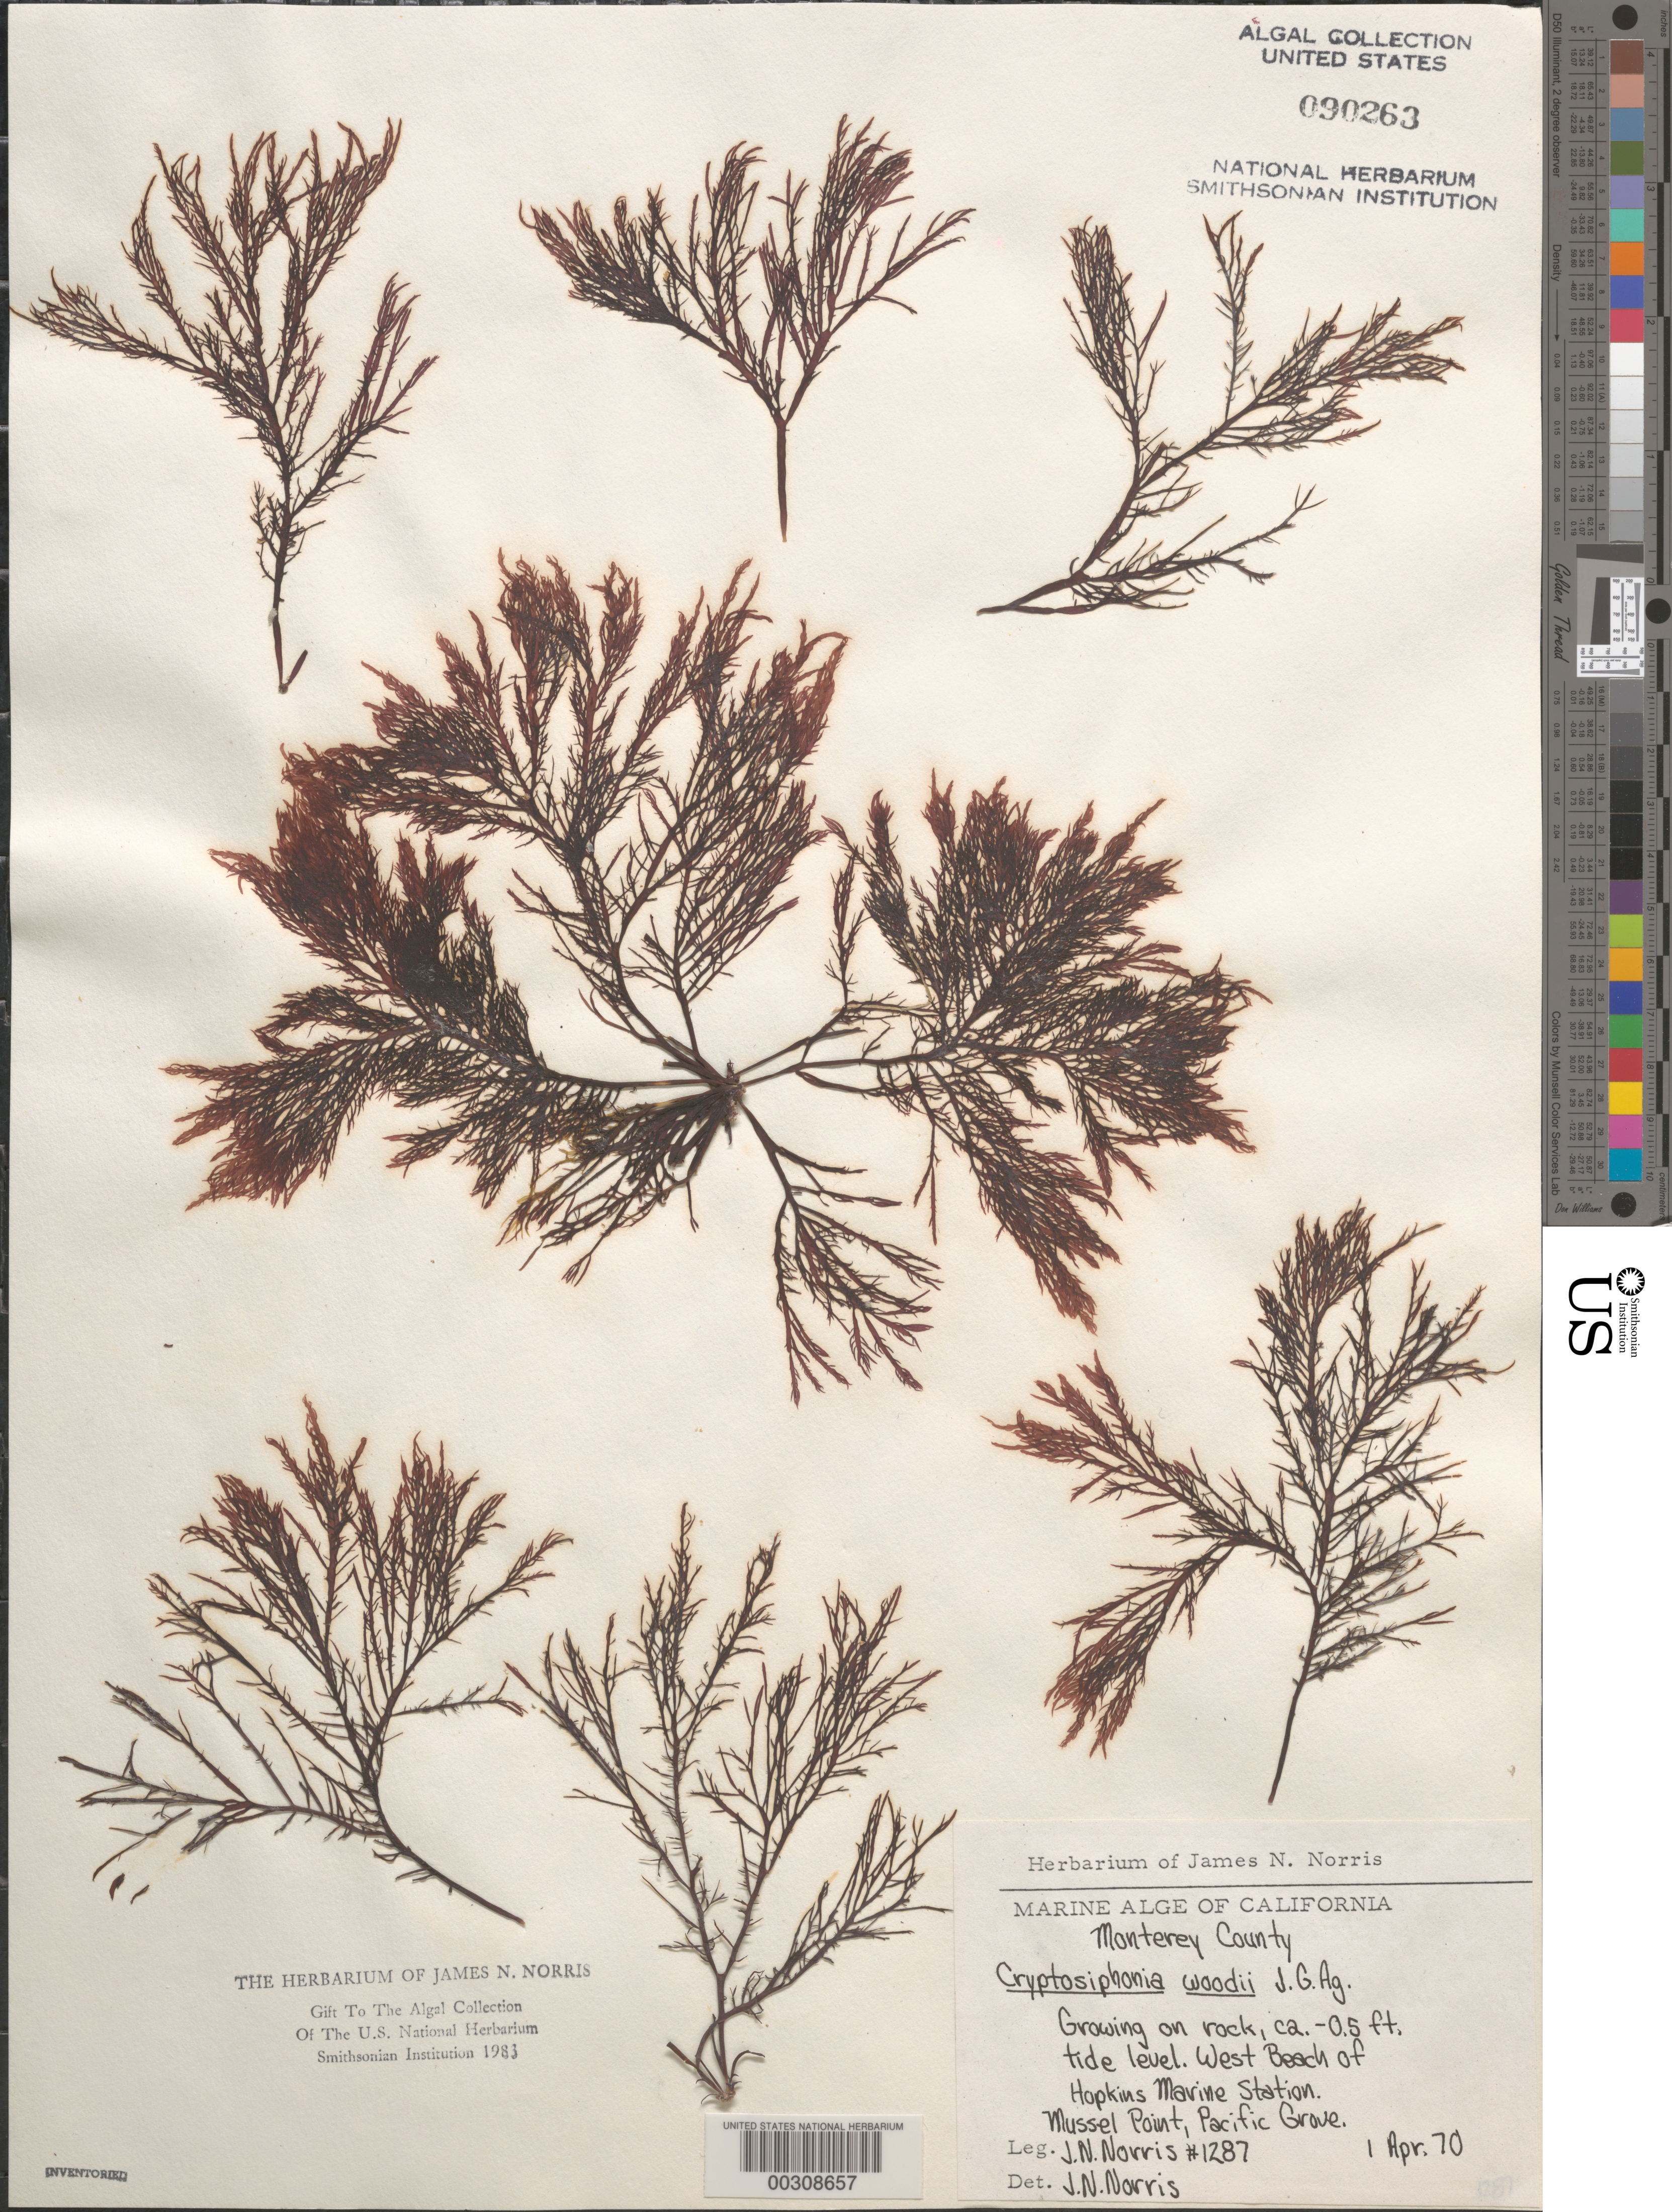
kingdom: Plantae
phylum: Rhodophyta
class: Florideophyceae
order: Gigartinales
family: Dumontiaceae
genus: Cryptosiphonia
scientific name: Cryptosiphonia woodii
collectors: J. Norris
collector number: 1287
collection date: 1870-04-01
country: United States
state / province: California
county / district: Monterey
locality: Monterey County. West Beach of Hopkins Marine Station. Mussel Point, Pacific Grove.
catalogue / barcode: US 90263